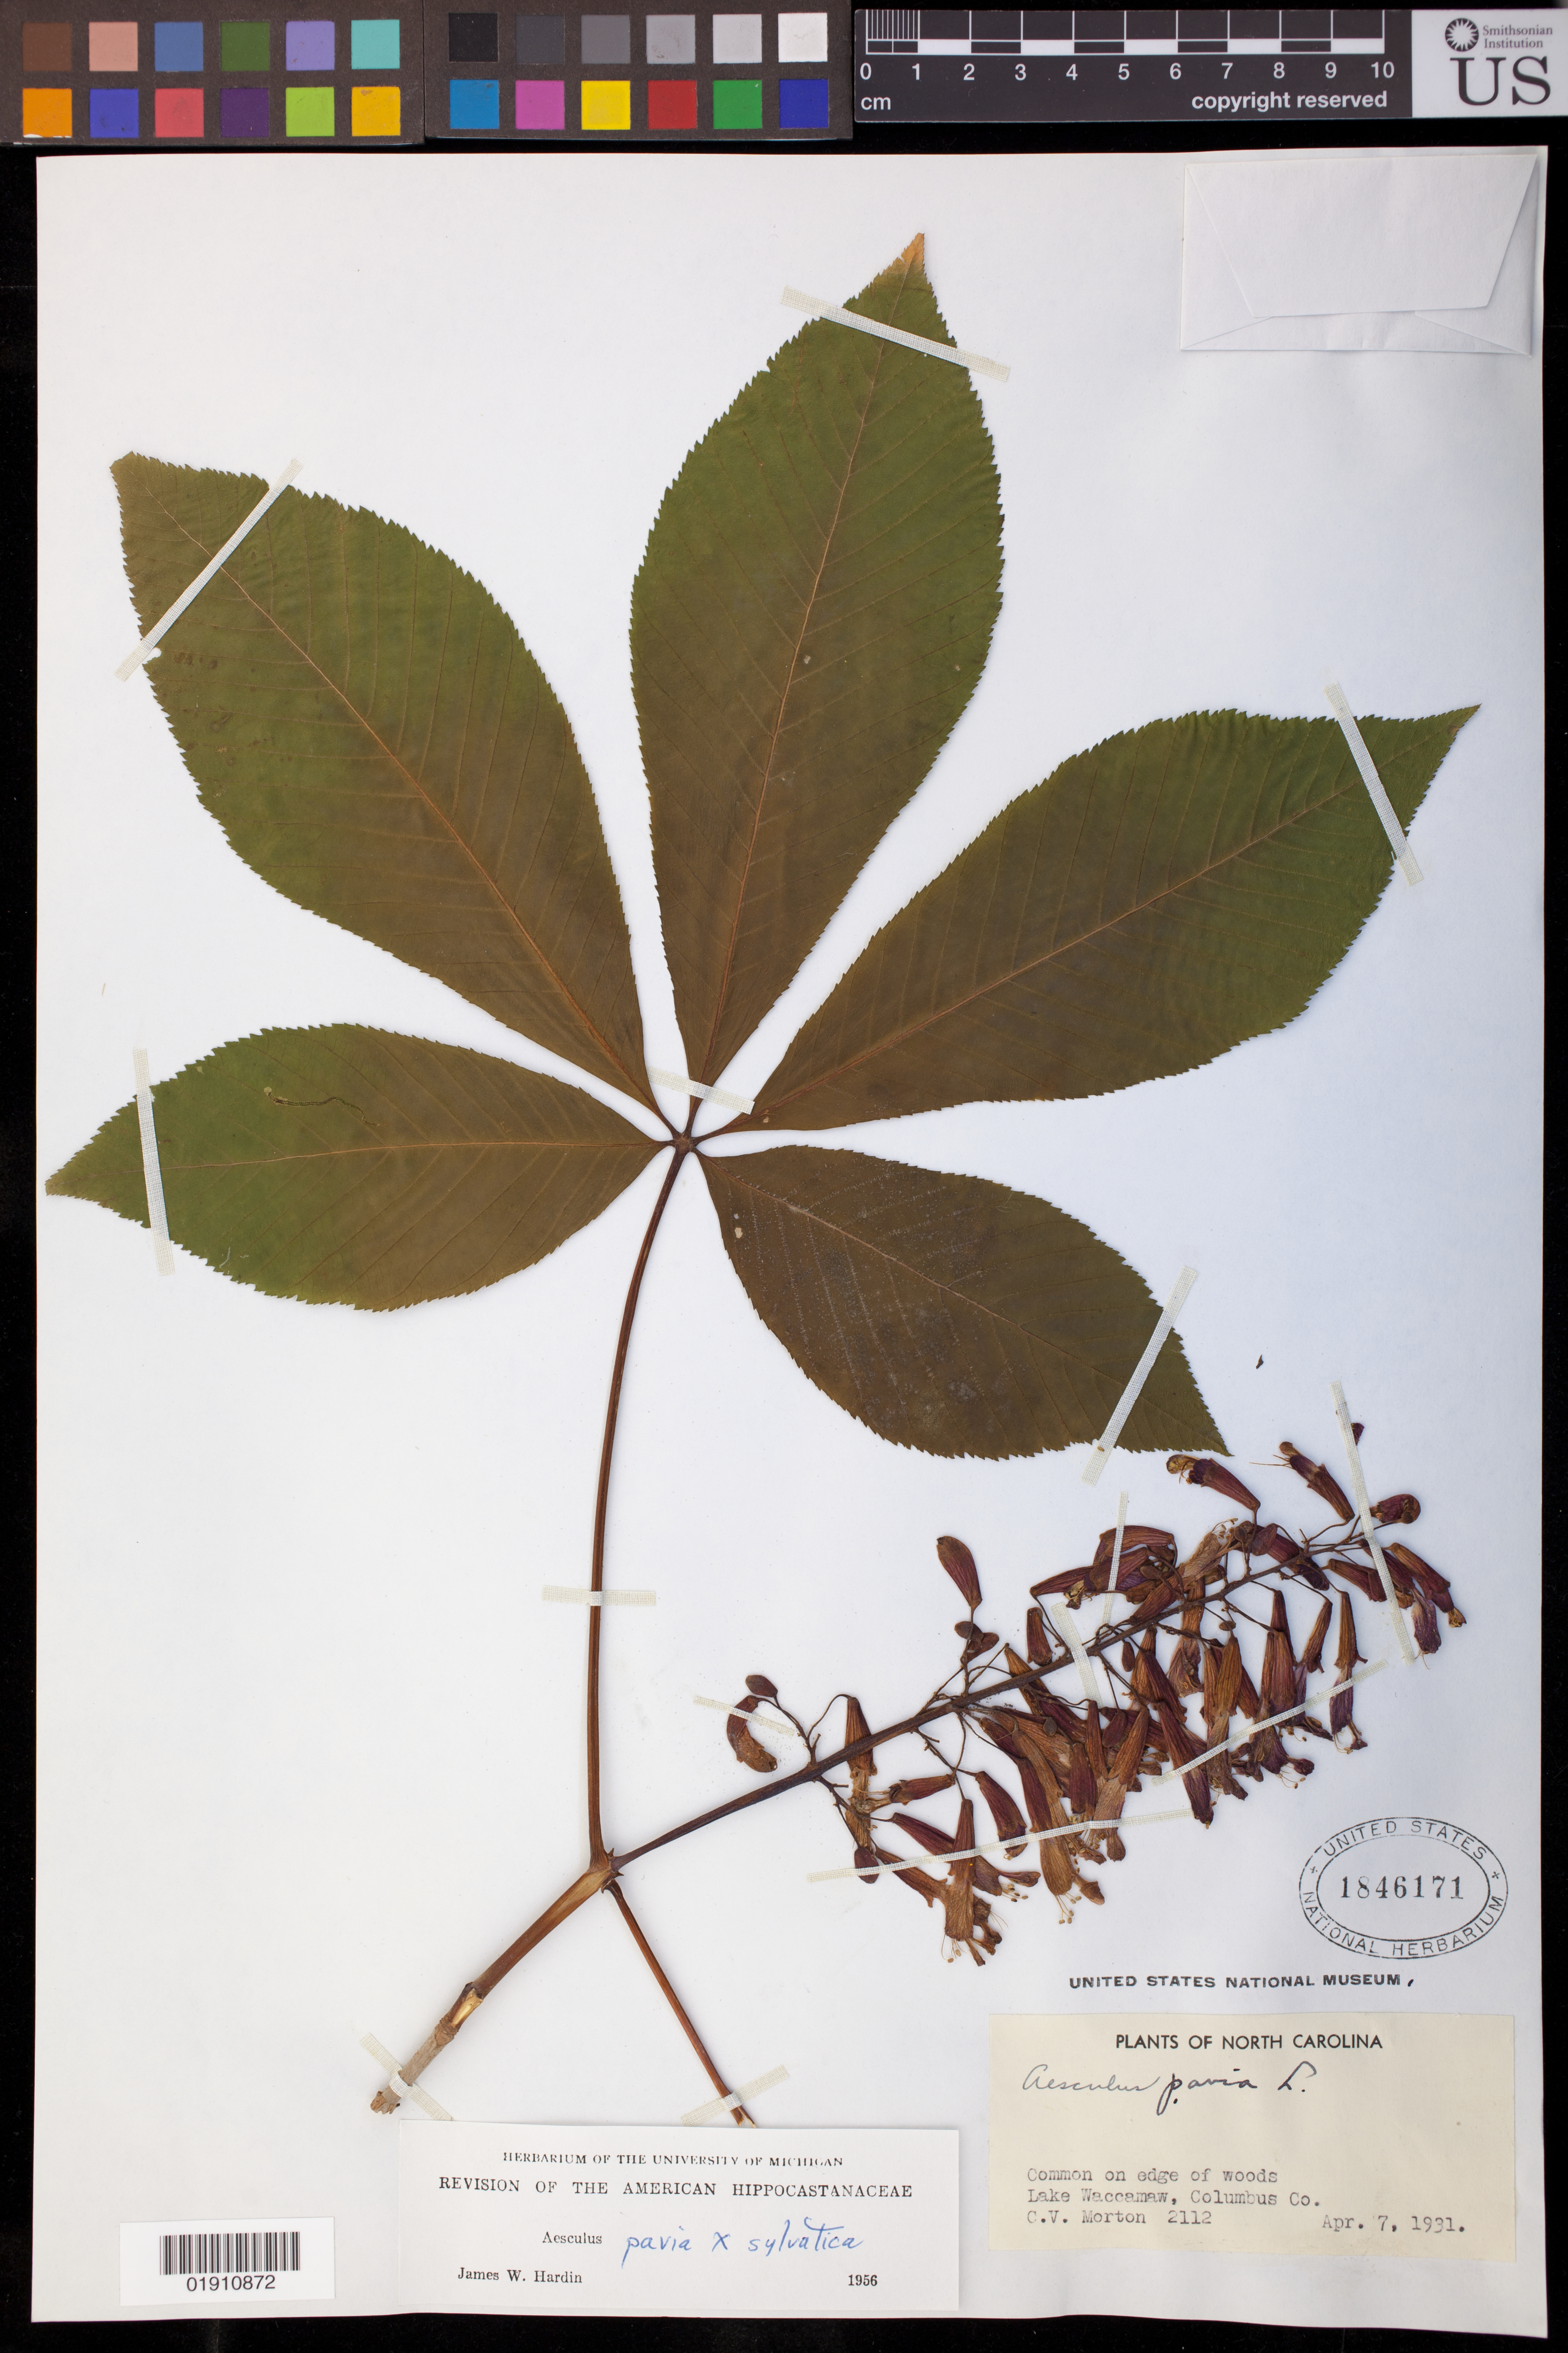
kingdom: Plantae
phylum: Tracheophyta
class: Magnoliopsida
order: Sapindales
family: Sapindaceae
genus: Aesculus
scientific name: Aesculus pavia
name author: L.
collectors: C. V. Morton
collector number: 2112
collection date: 1931-04-07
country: United States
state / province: North Carolina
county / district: Columbus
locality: Lake Waccamaw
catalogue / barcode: US 1846171